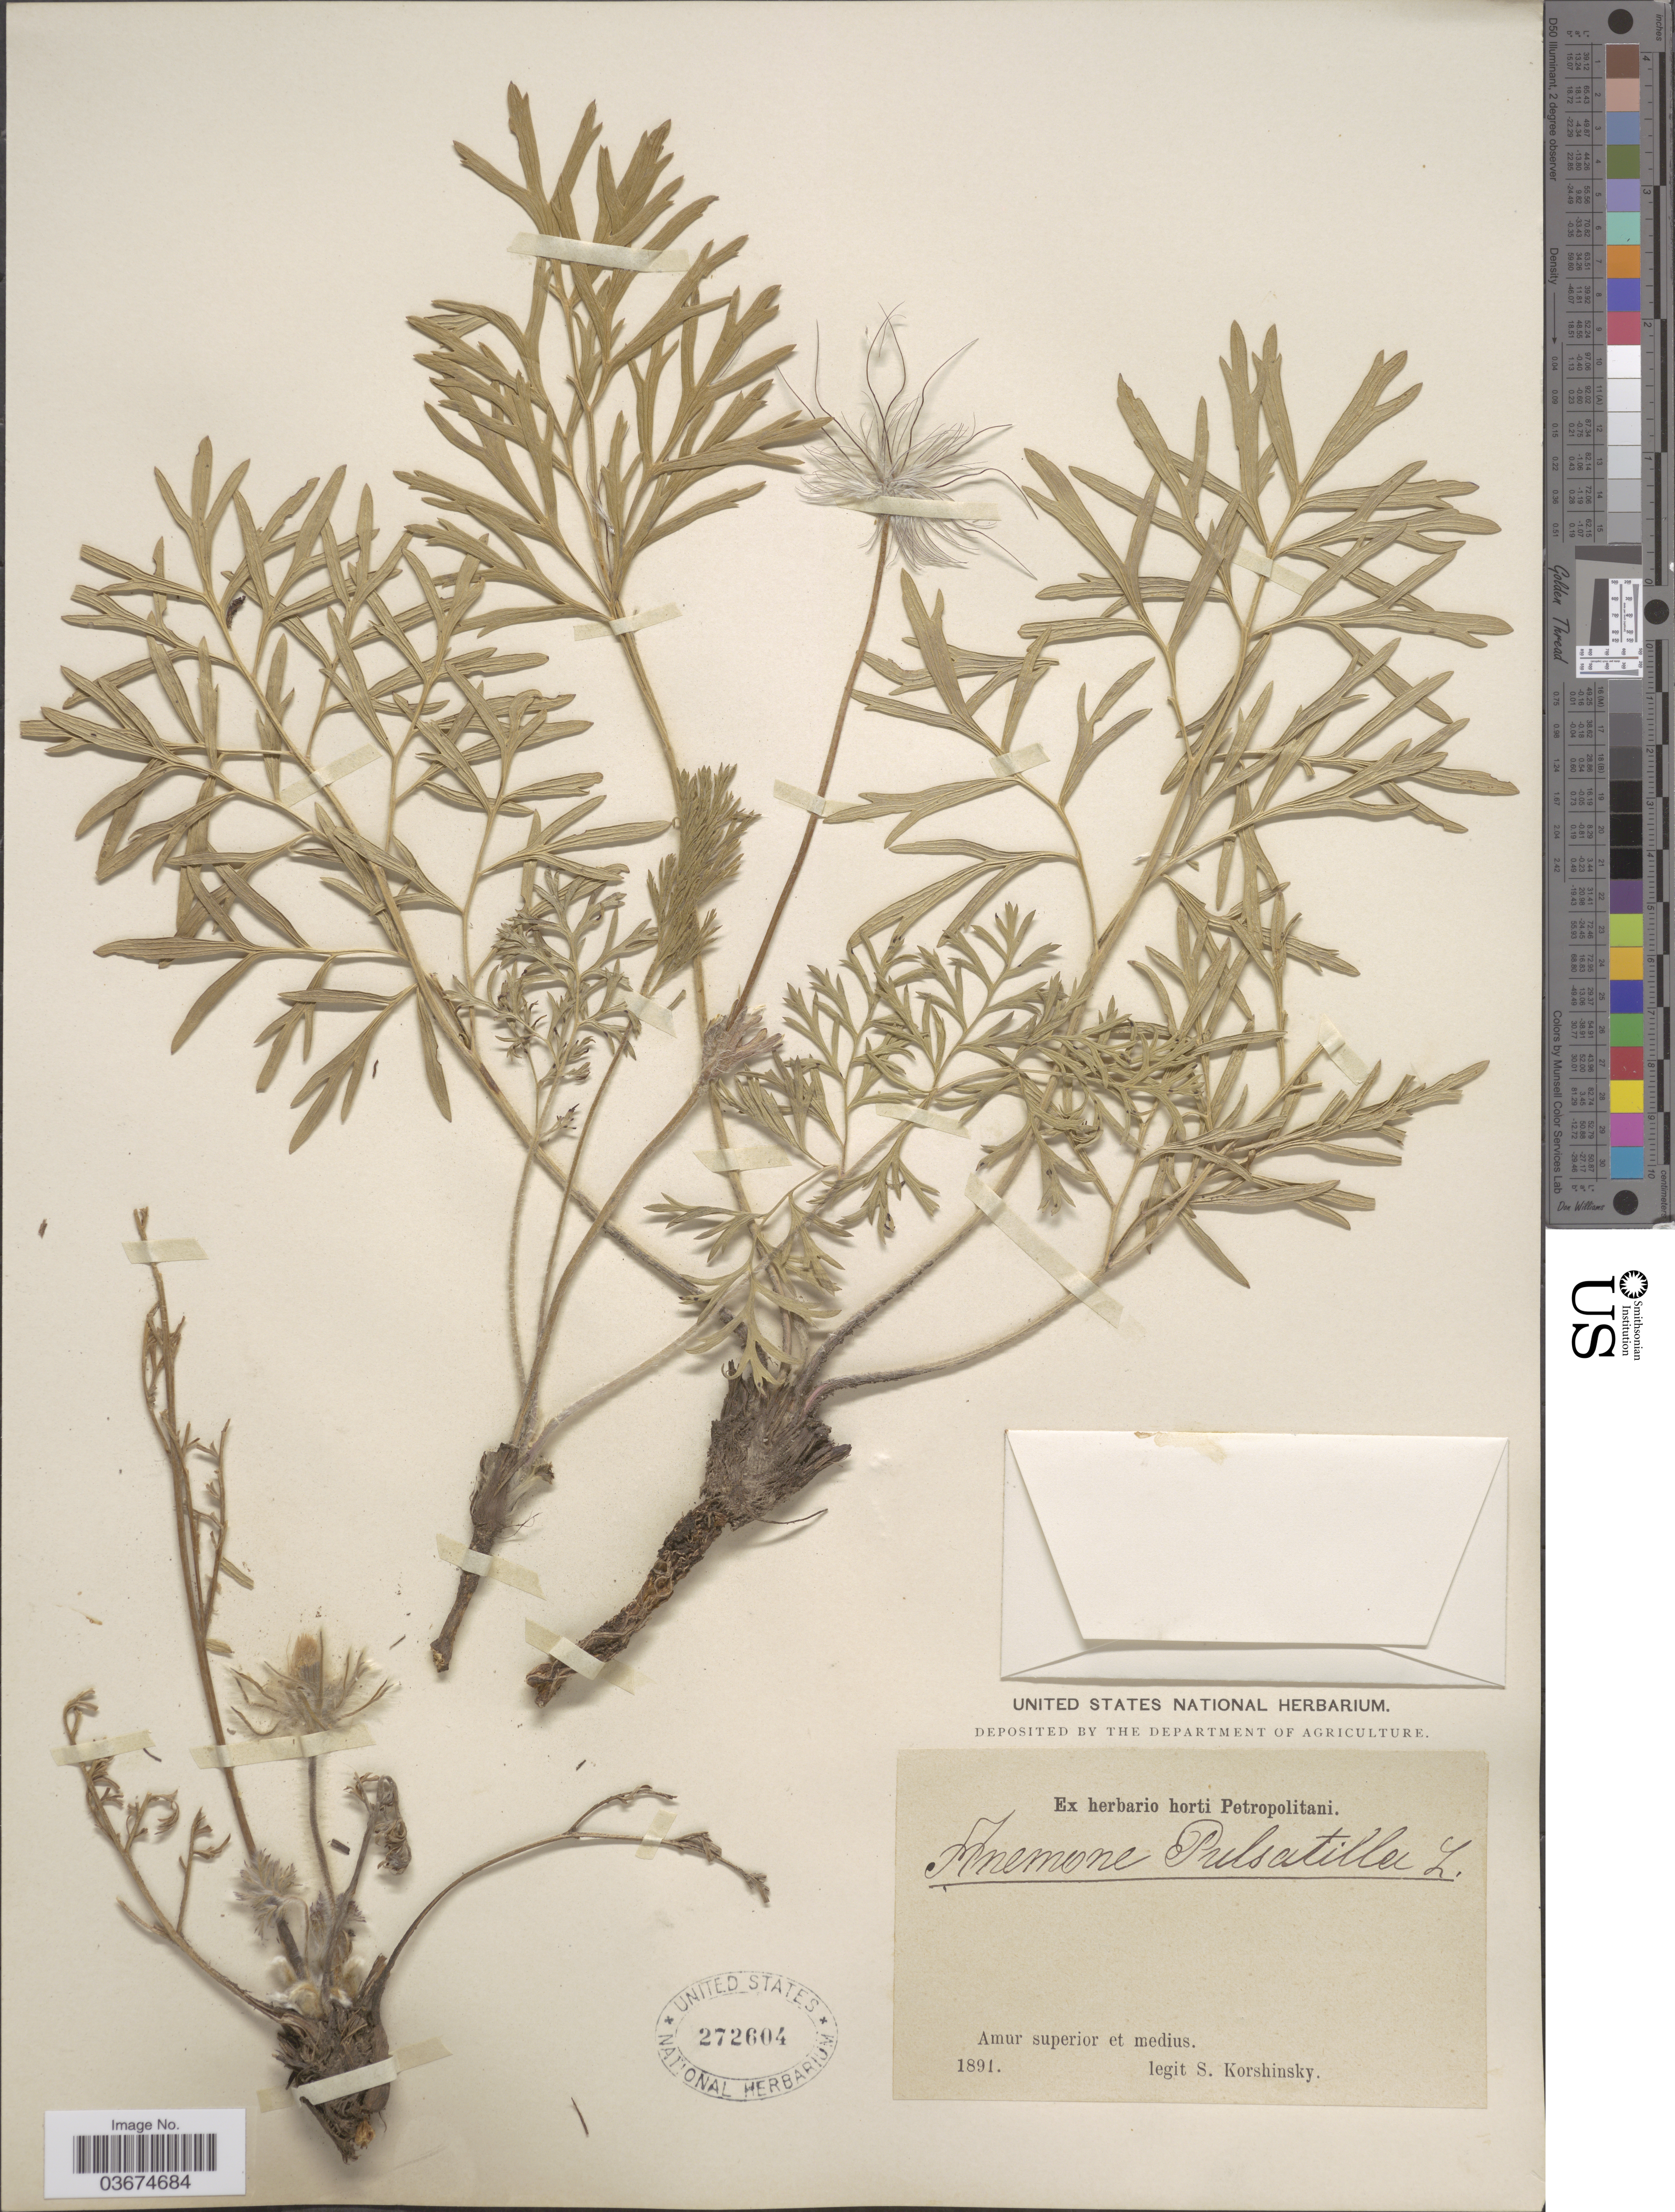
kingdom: Plantae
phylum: Tracheophyta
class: Magnoliopsida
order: Ranunculales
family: Ranunculaceae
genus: Pulsatilla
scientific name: Pulsatilla pulsatilla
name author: (L.) H. Karst.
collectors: S. I. Korshinsky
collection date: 1891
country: Russian Federation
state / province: Amur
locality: Amur superior et medius.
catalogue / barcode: US 272604